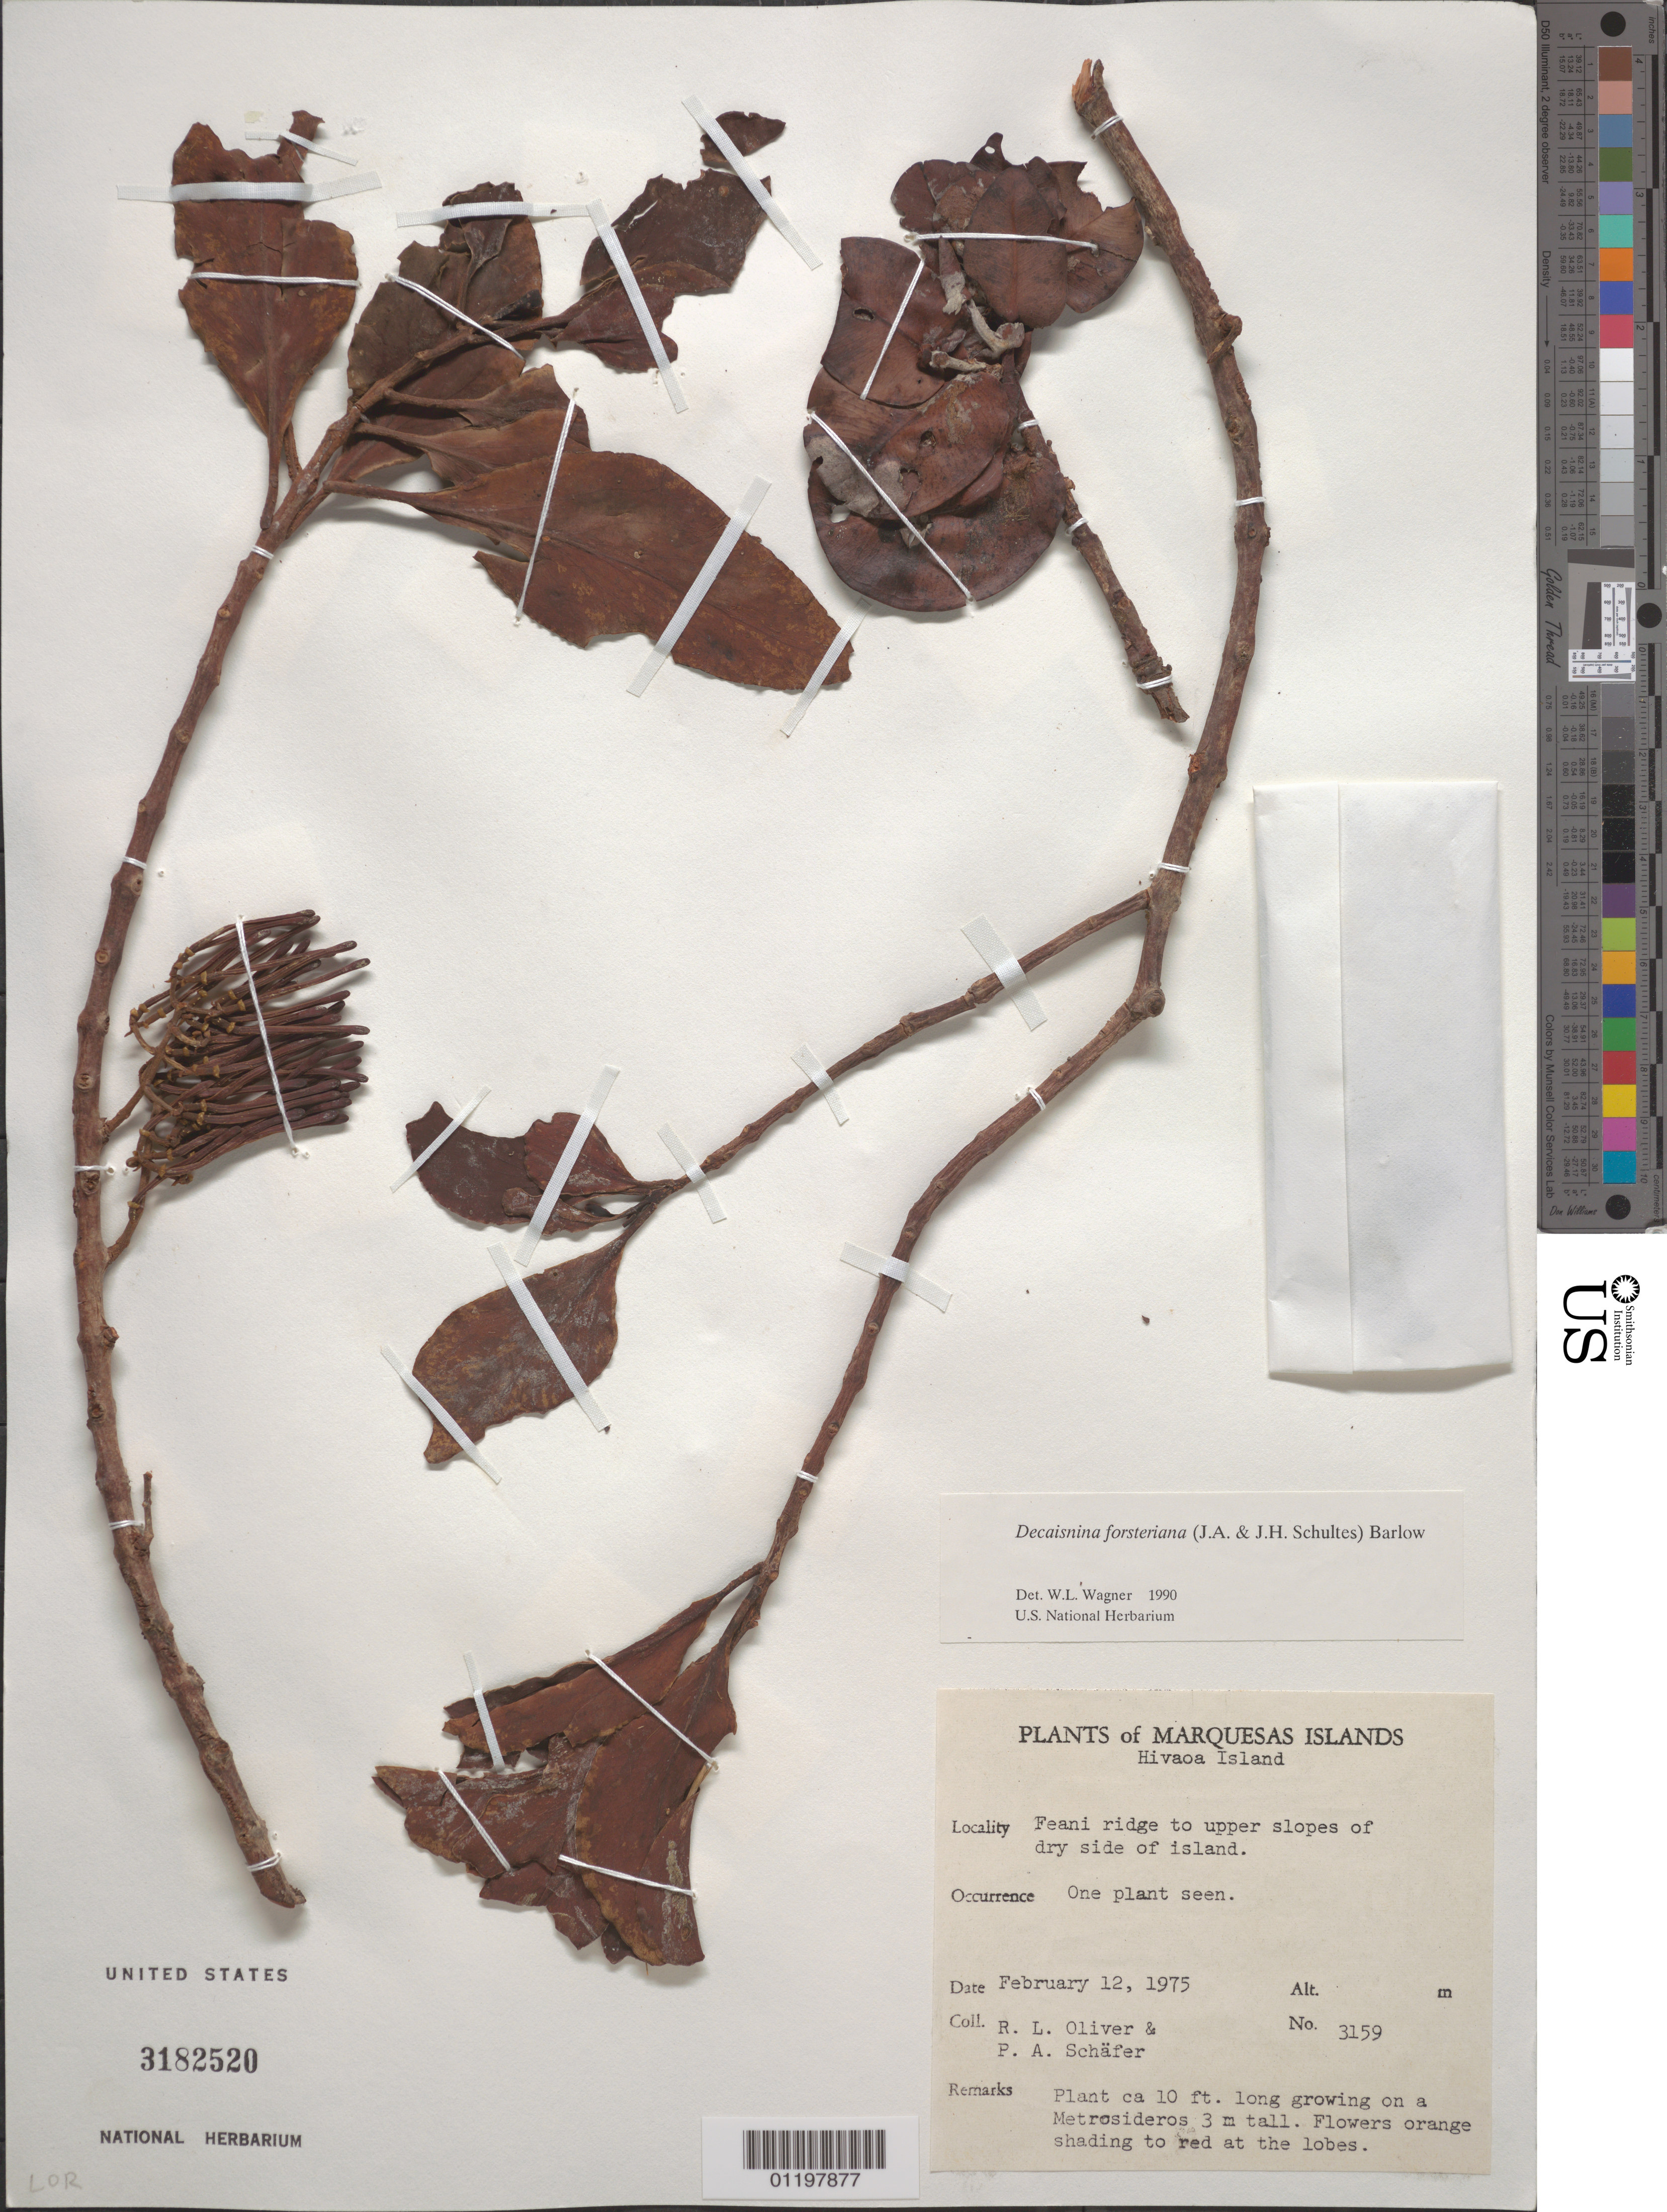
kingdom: Plantae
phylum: Tracheophyta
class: Magnoliopsida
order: Santalales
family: Loranthaceae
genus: Decaisnina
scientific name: Decaisnina forsteriana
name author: (Schult. & Schult. f.) Barlow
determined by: Wagner, W. L., (BOT), Smithsonian Institution - National Museum of Natural History (UNITED STATES)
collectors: R. L. Oliver & P. A. Schäfer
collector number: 3159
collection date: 1975-02-12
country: French Polynesia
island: Hiva Oa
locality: Feani ridge to upper slopes of dry side of island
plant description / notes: One plant seen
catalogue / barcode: US 3182520